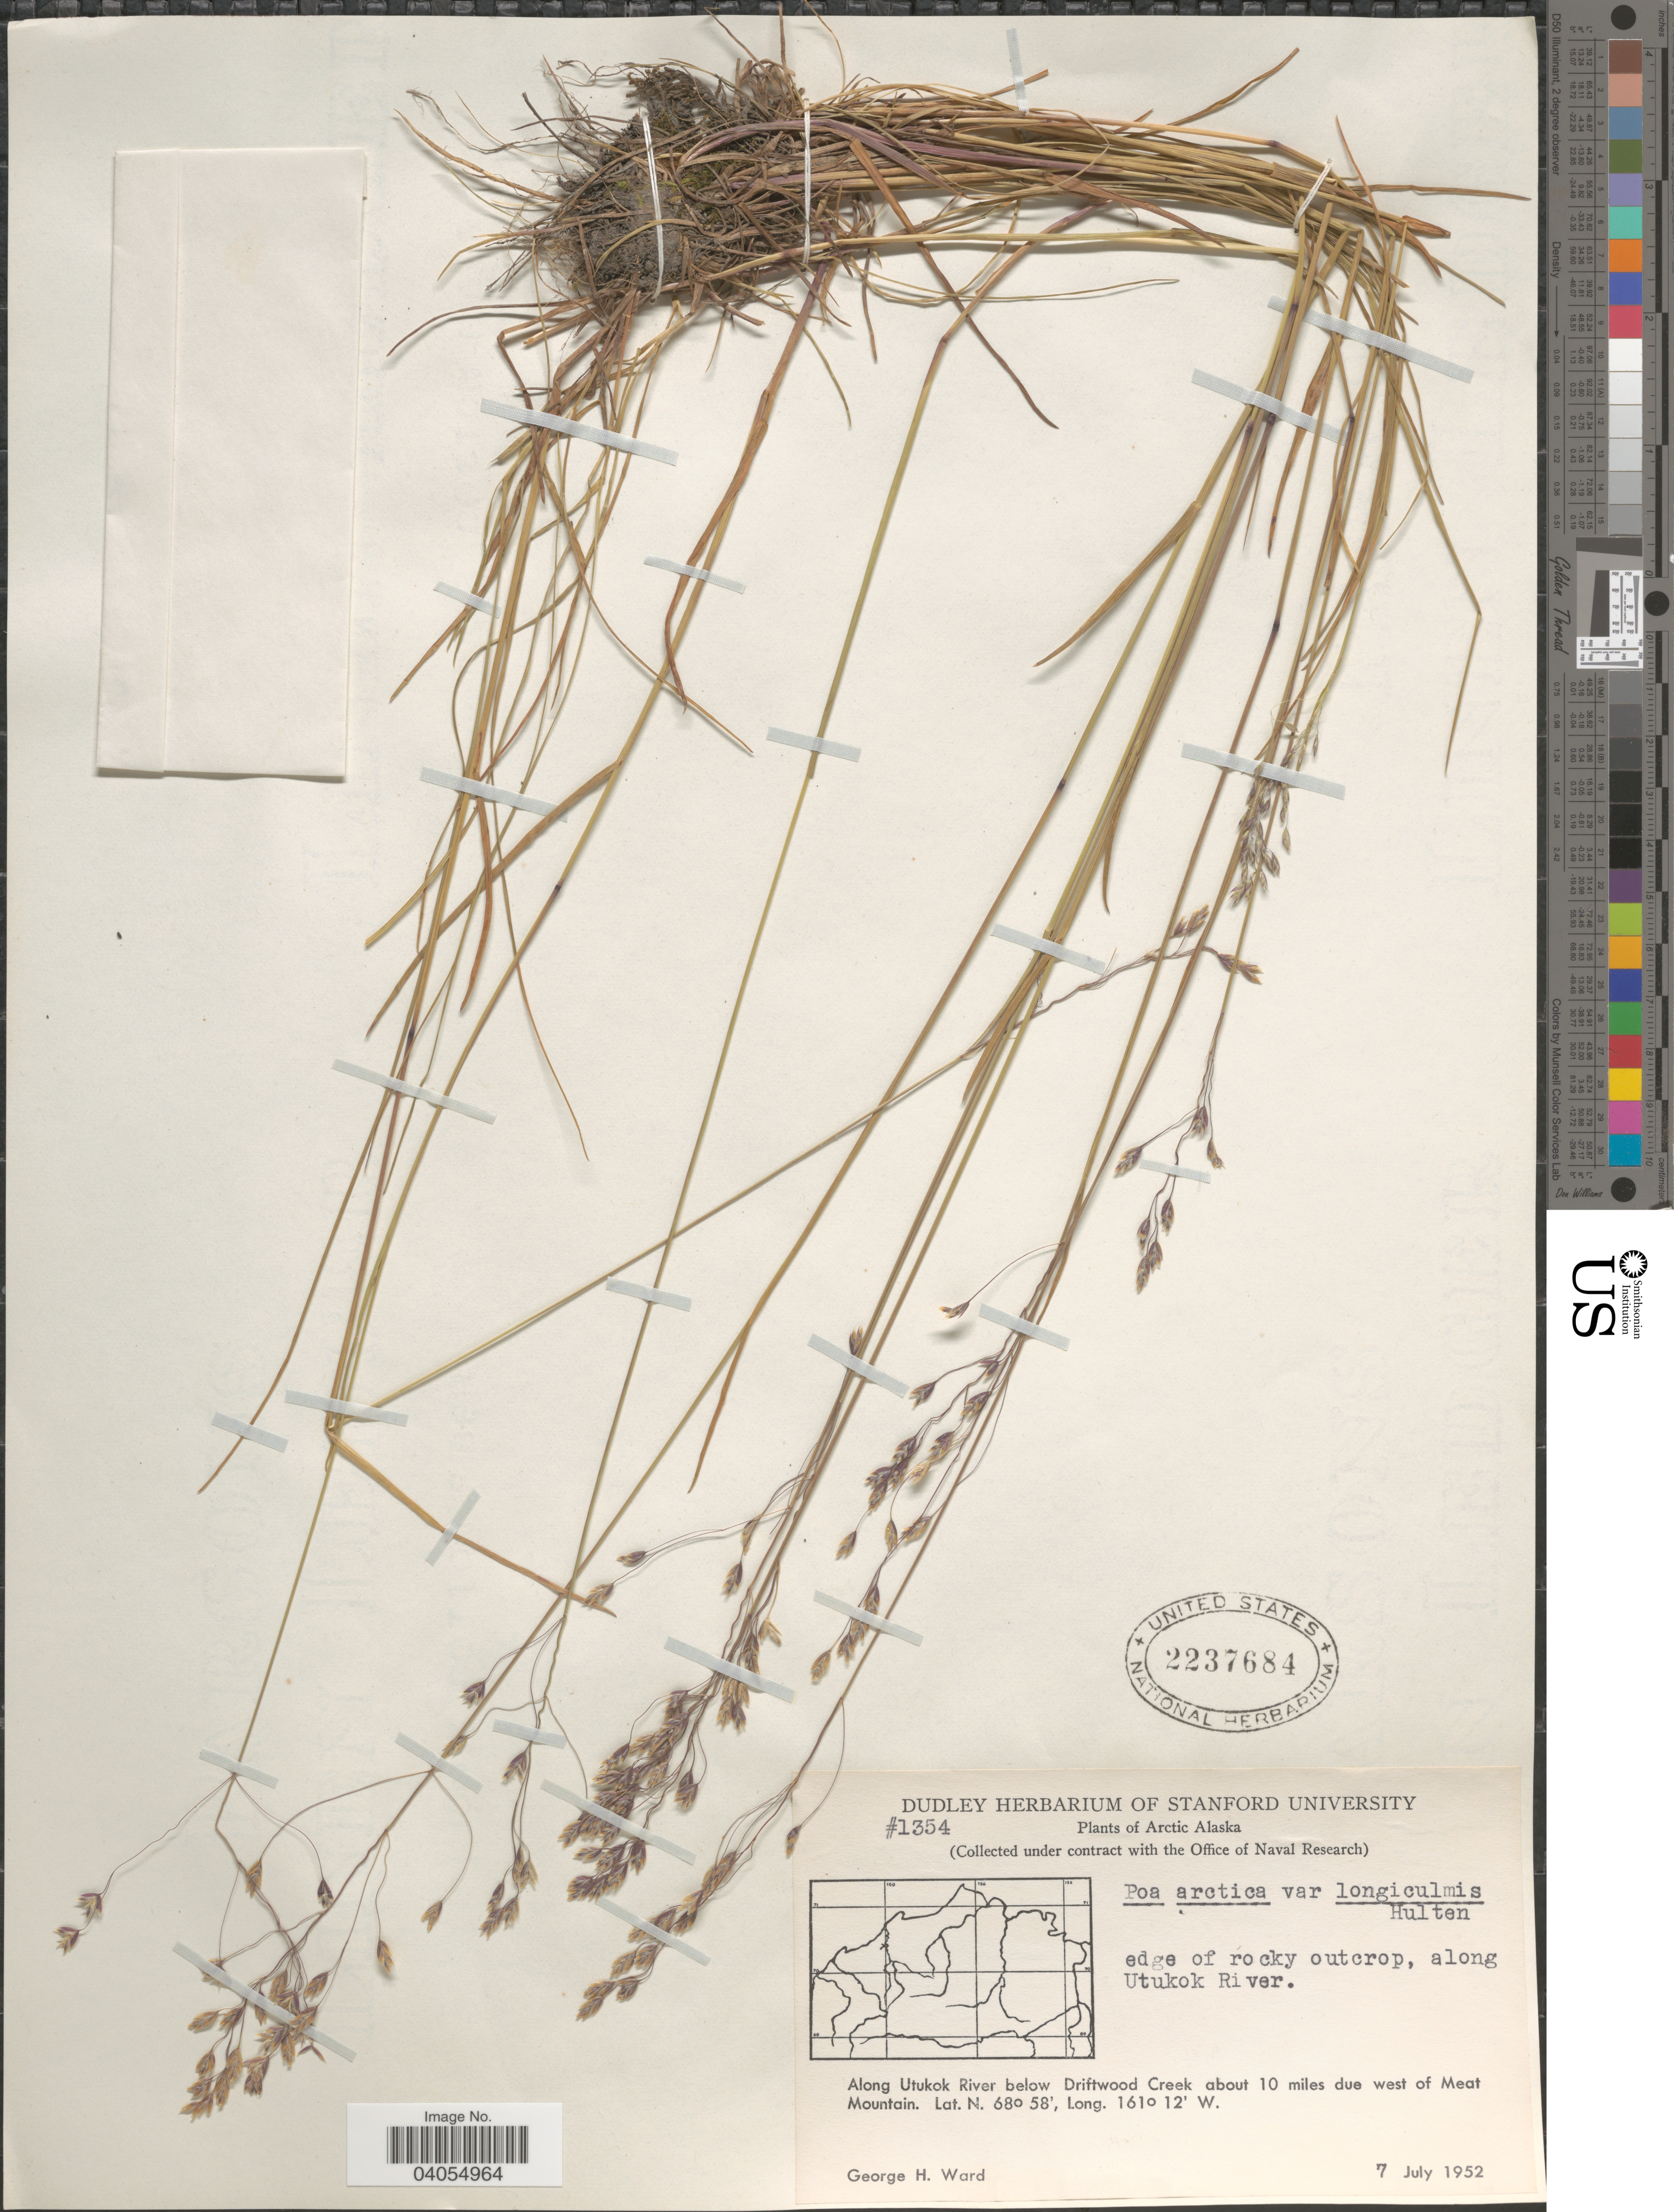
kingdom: Plantae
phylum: Tracheophyta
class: Liliopsida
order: Poales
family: Poaceae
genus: Poa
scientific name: Poa arctica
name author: R. Br.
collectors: G. H. Ward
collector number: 1354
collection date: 1952-07-07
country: United States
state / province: Alaska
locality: Arctic Alaska. Edge of rocky outcrop, along Utukok River. Along Utukok River below Driftwood Creek about 10 miles due west of Meat Mountain.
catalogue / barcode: US 2237684